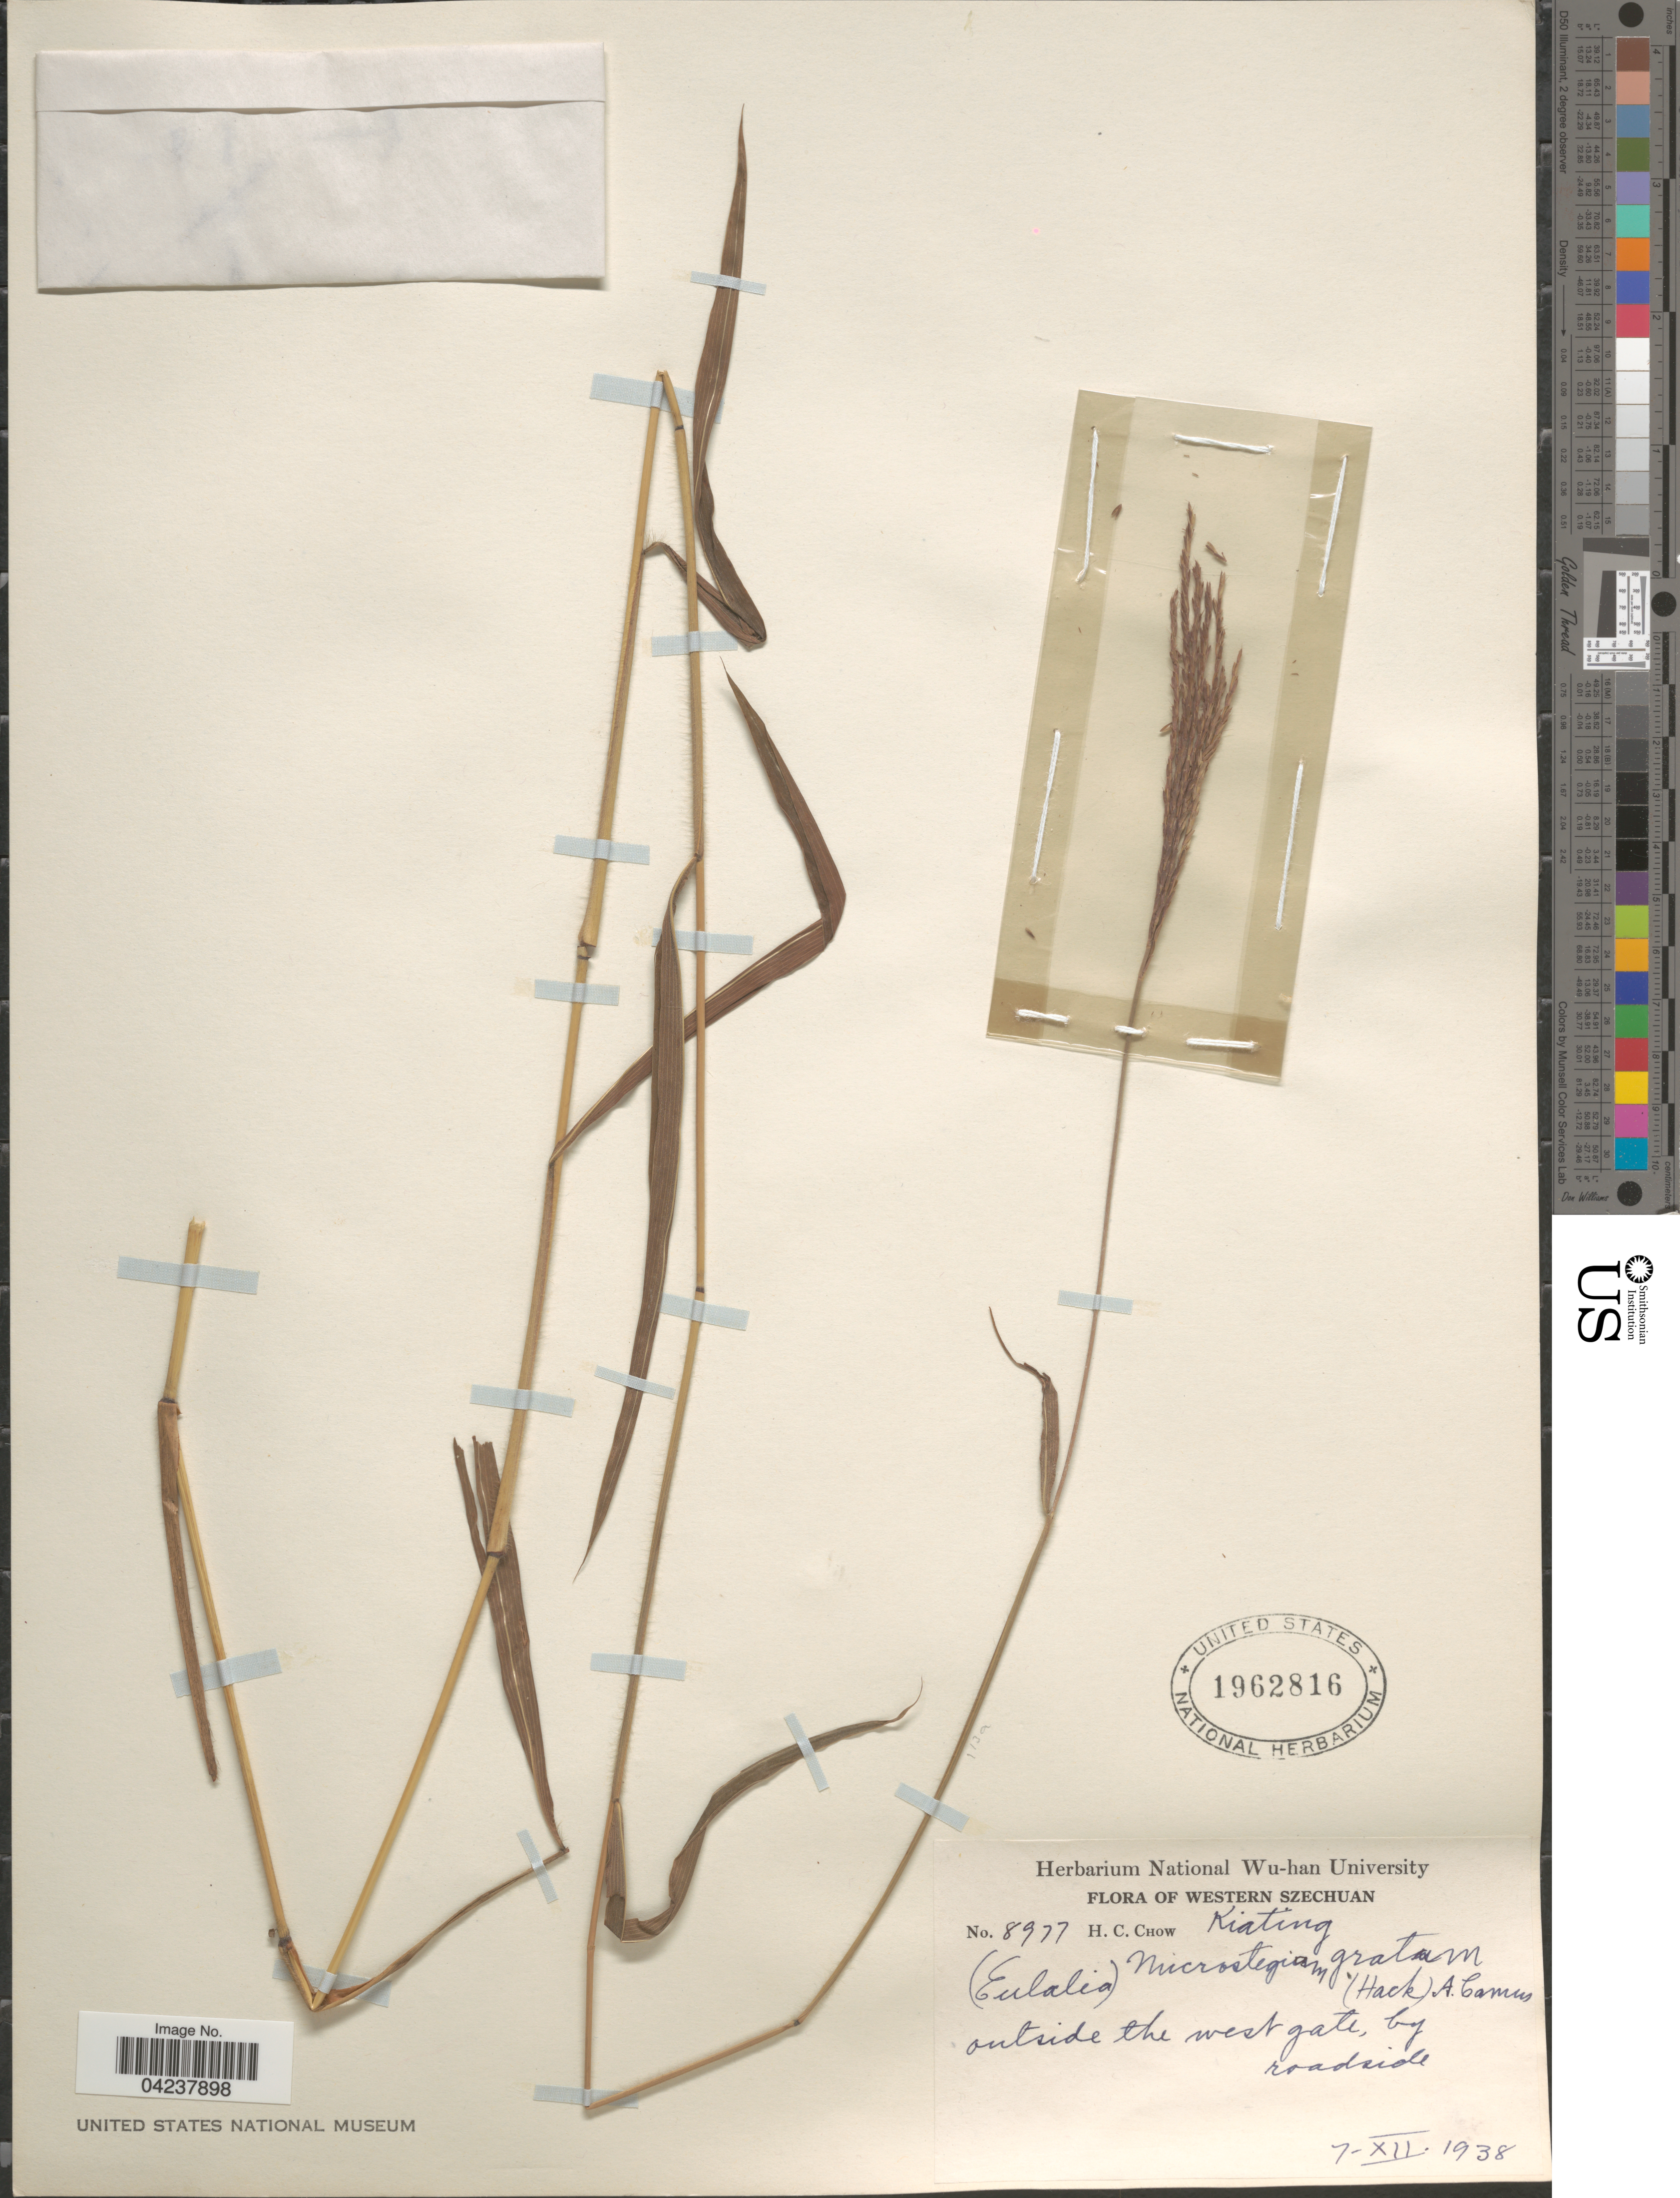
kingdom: Plantae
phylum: Tracheophyta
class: Liliopsida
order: Poales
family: Poaceae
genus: Microstegium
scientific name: Microstegium fasciculatum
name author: (L.) Henr.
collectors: H. Chow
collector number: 8977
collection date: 1938-12-07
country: China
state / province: Sichuan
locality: Western Szechuan. Kiating. Outside the west gate, by roadside.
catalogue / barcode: US 1962816